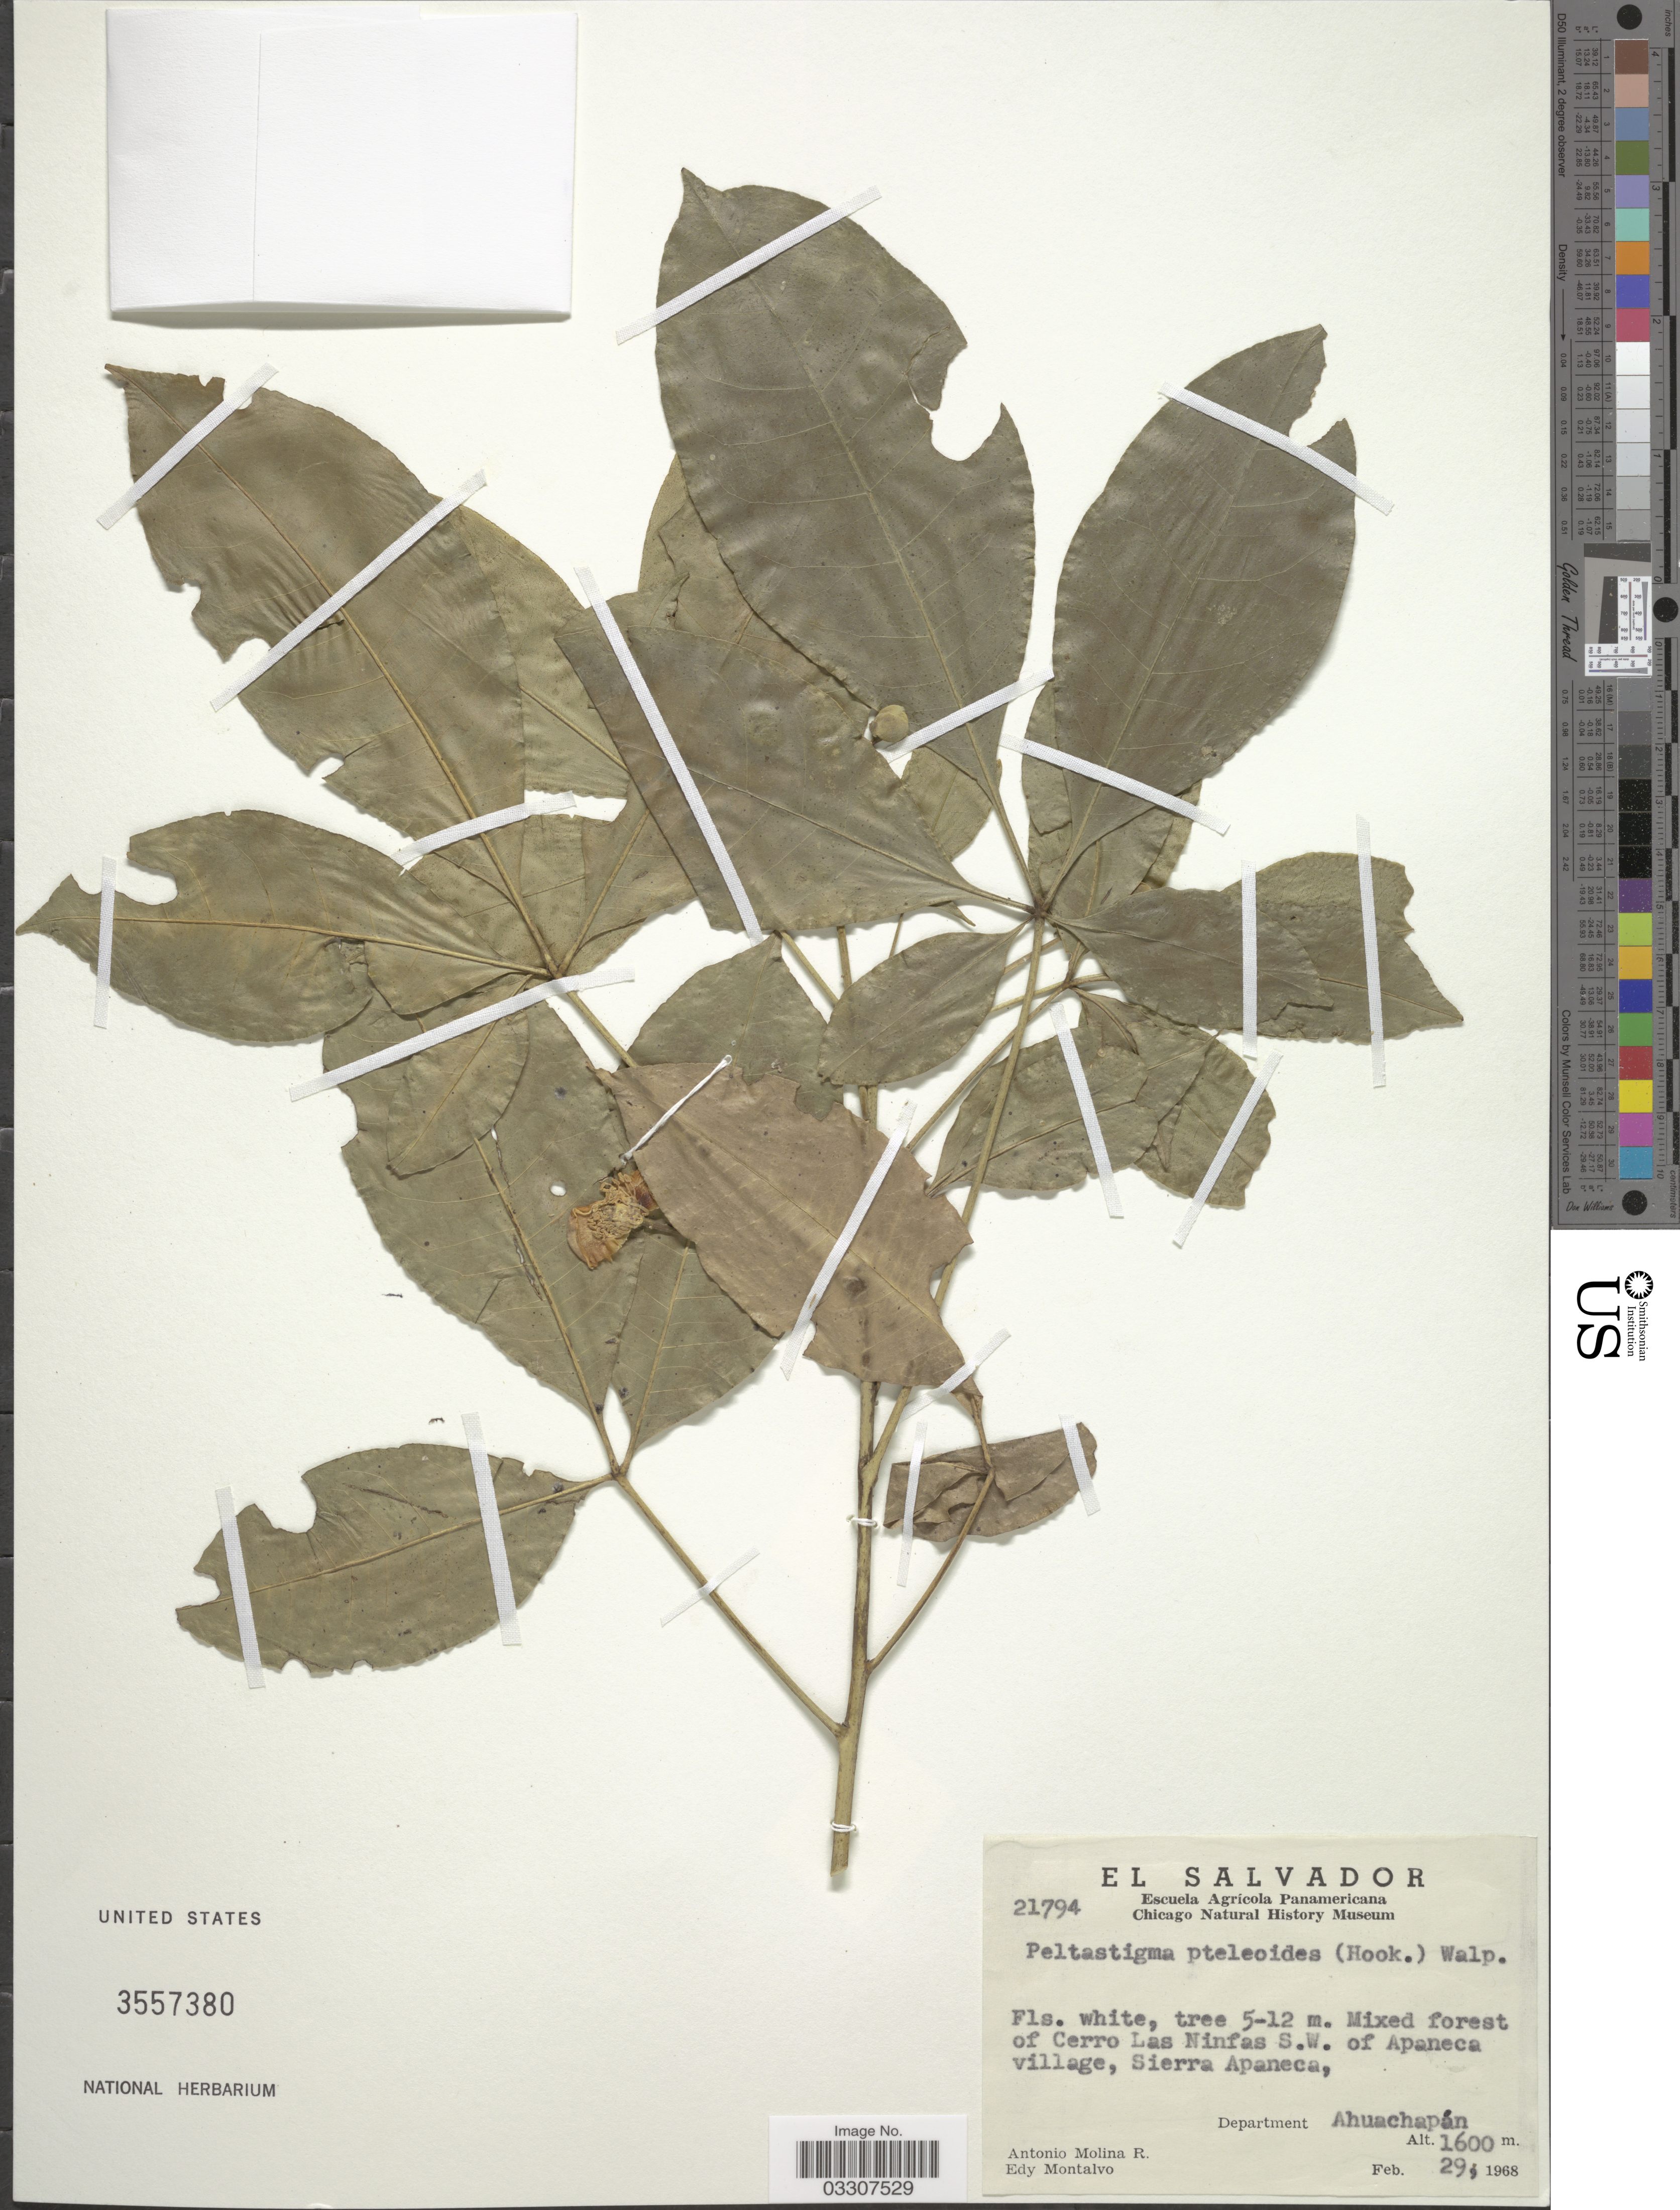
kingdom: Plantae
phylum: Tracheophyta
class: Magnoliopsida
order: Sapindales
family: Rutaceae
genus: Peltostigma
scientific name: Peltostigma pteleoides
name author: (Hook.) Walp.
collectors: A. Molina R. & E. A. Montalvo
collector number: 21794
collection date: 1968-02-29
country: El Salvador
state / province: Ahuachapan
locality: Mixed forest of Cerro Las Ninfas S.W. of Apaneca village, Sierra Apaneca, Department Ahuachapán.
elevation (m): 1600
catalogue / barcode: US 3557380